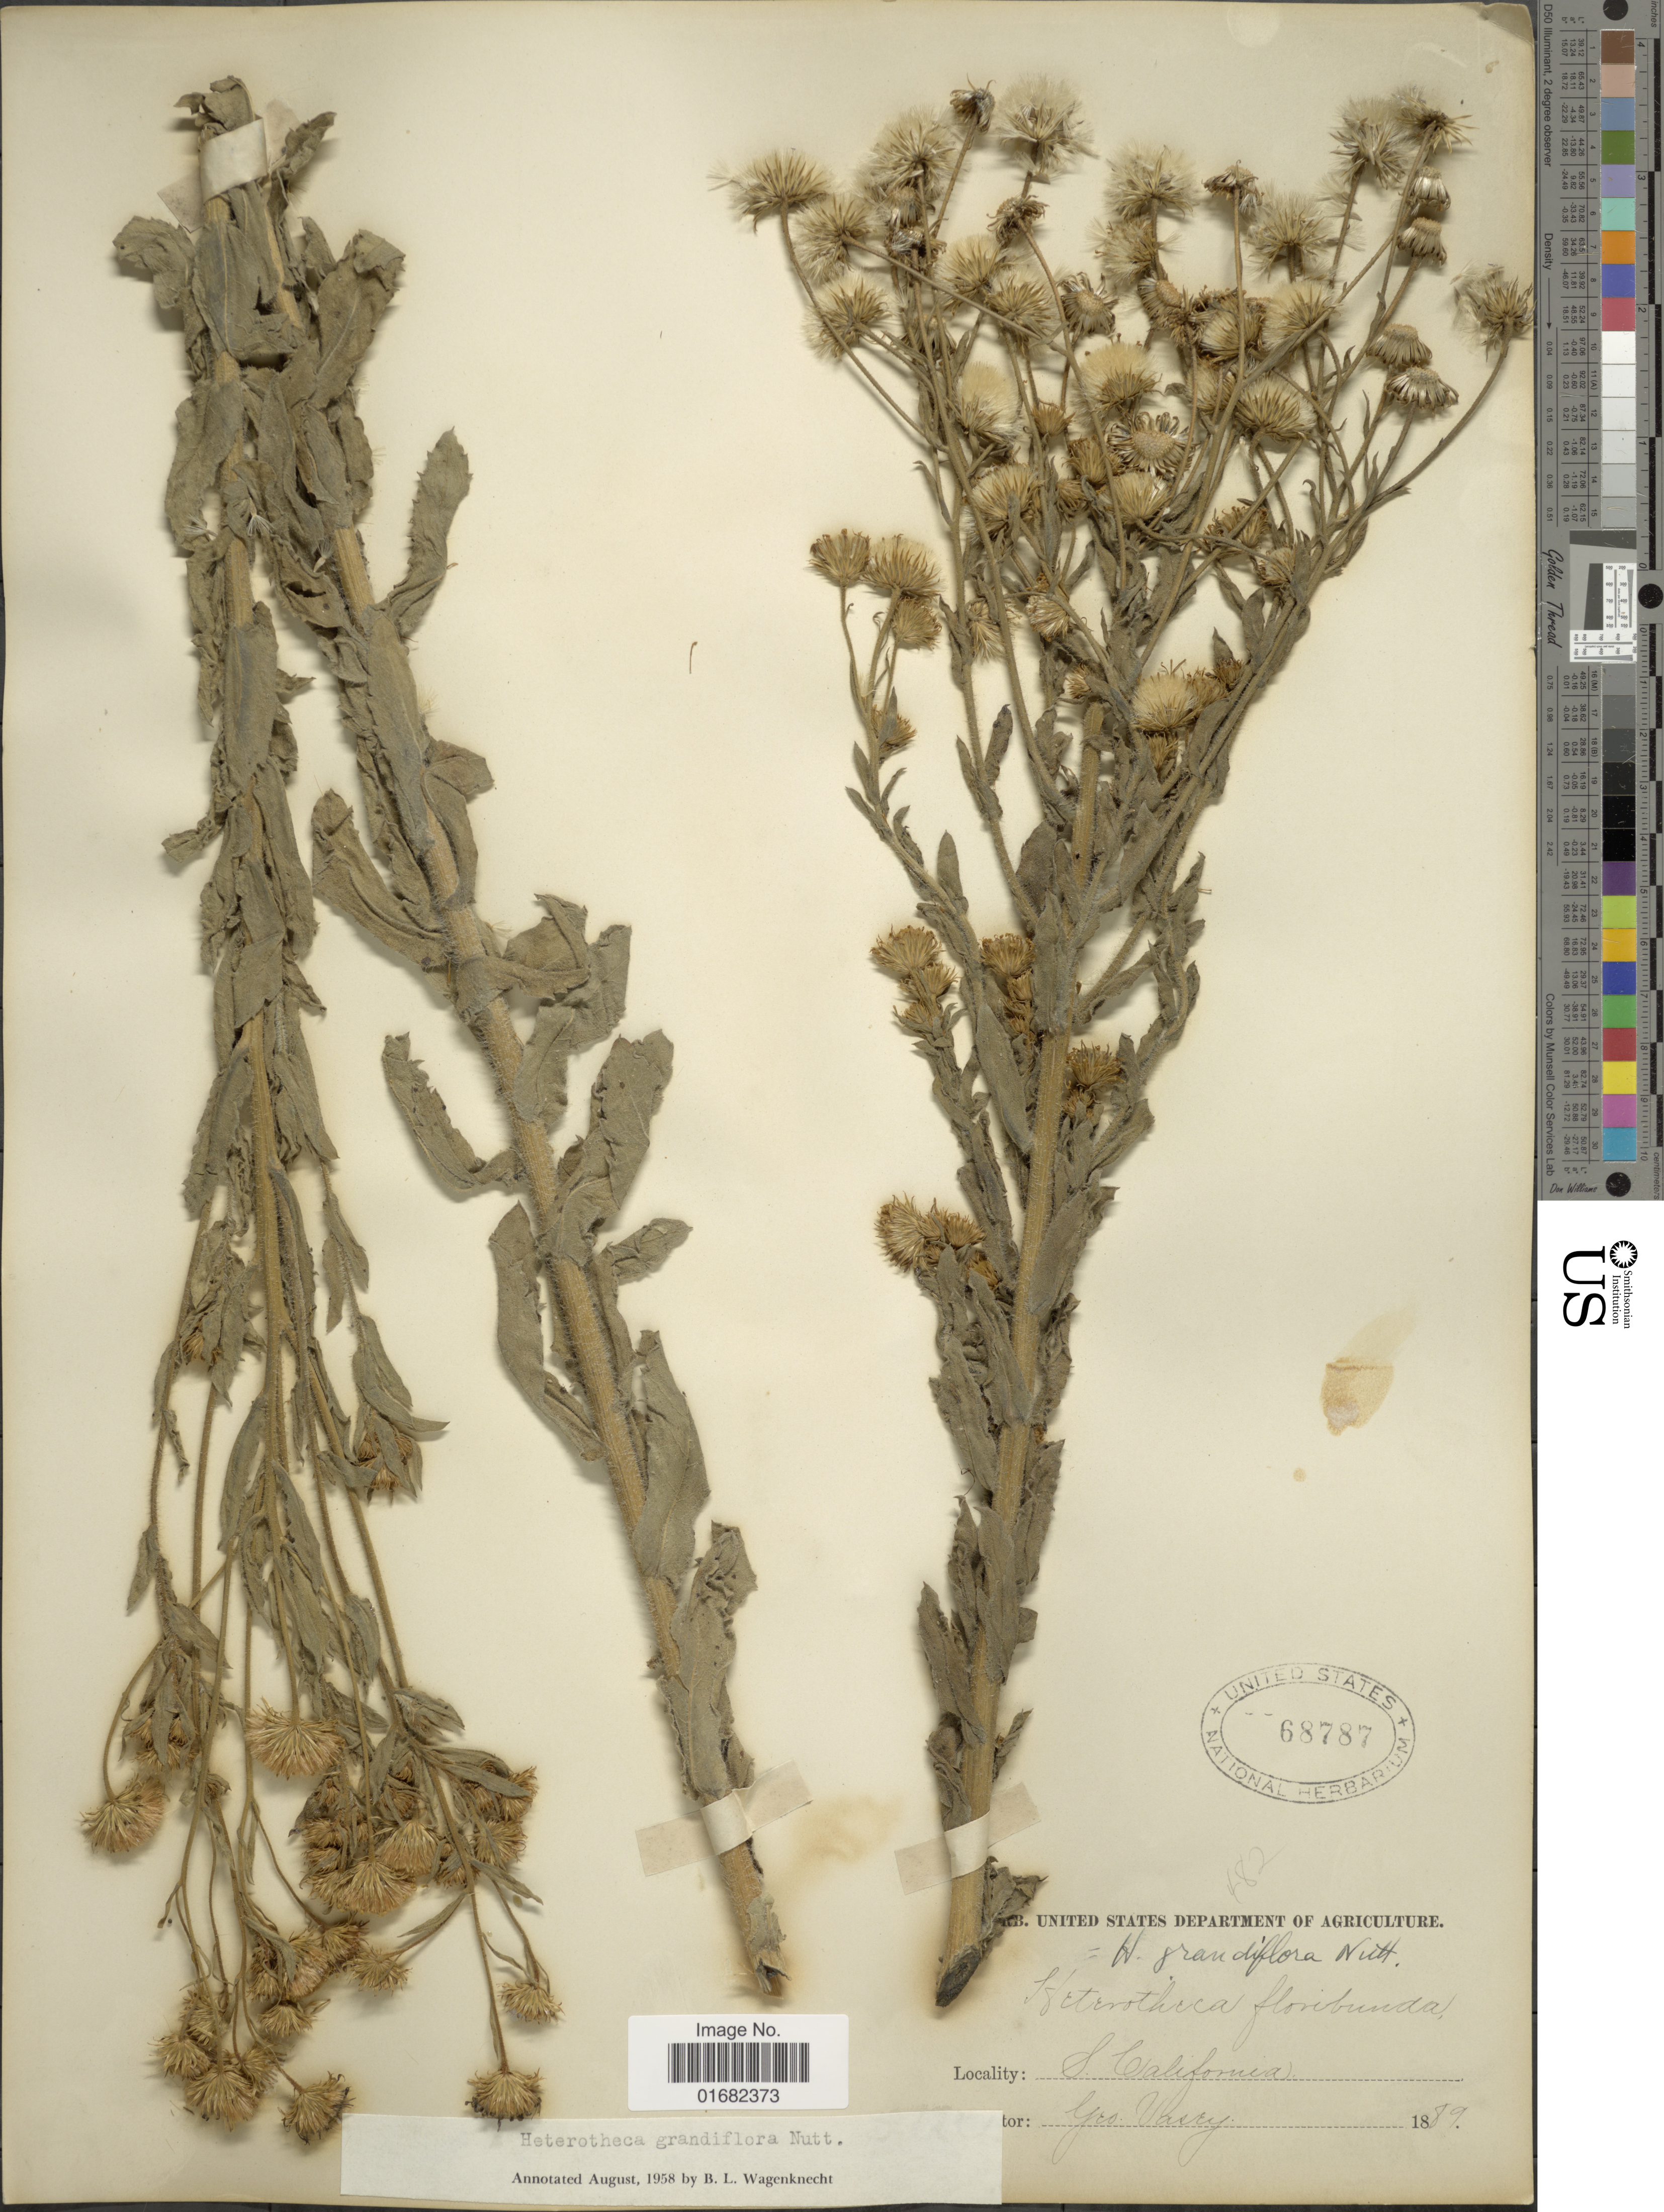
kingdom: Plantae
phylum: Tracheophyta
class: Magnoliopsida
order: Asterales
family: Asteraceae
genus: Heterotheca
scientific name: Heterotheca grandiflora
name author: Nutt.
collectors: G. Vasey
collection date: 1889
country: United States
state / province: California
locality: S. California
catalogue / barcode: US 68787